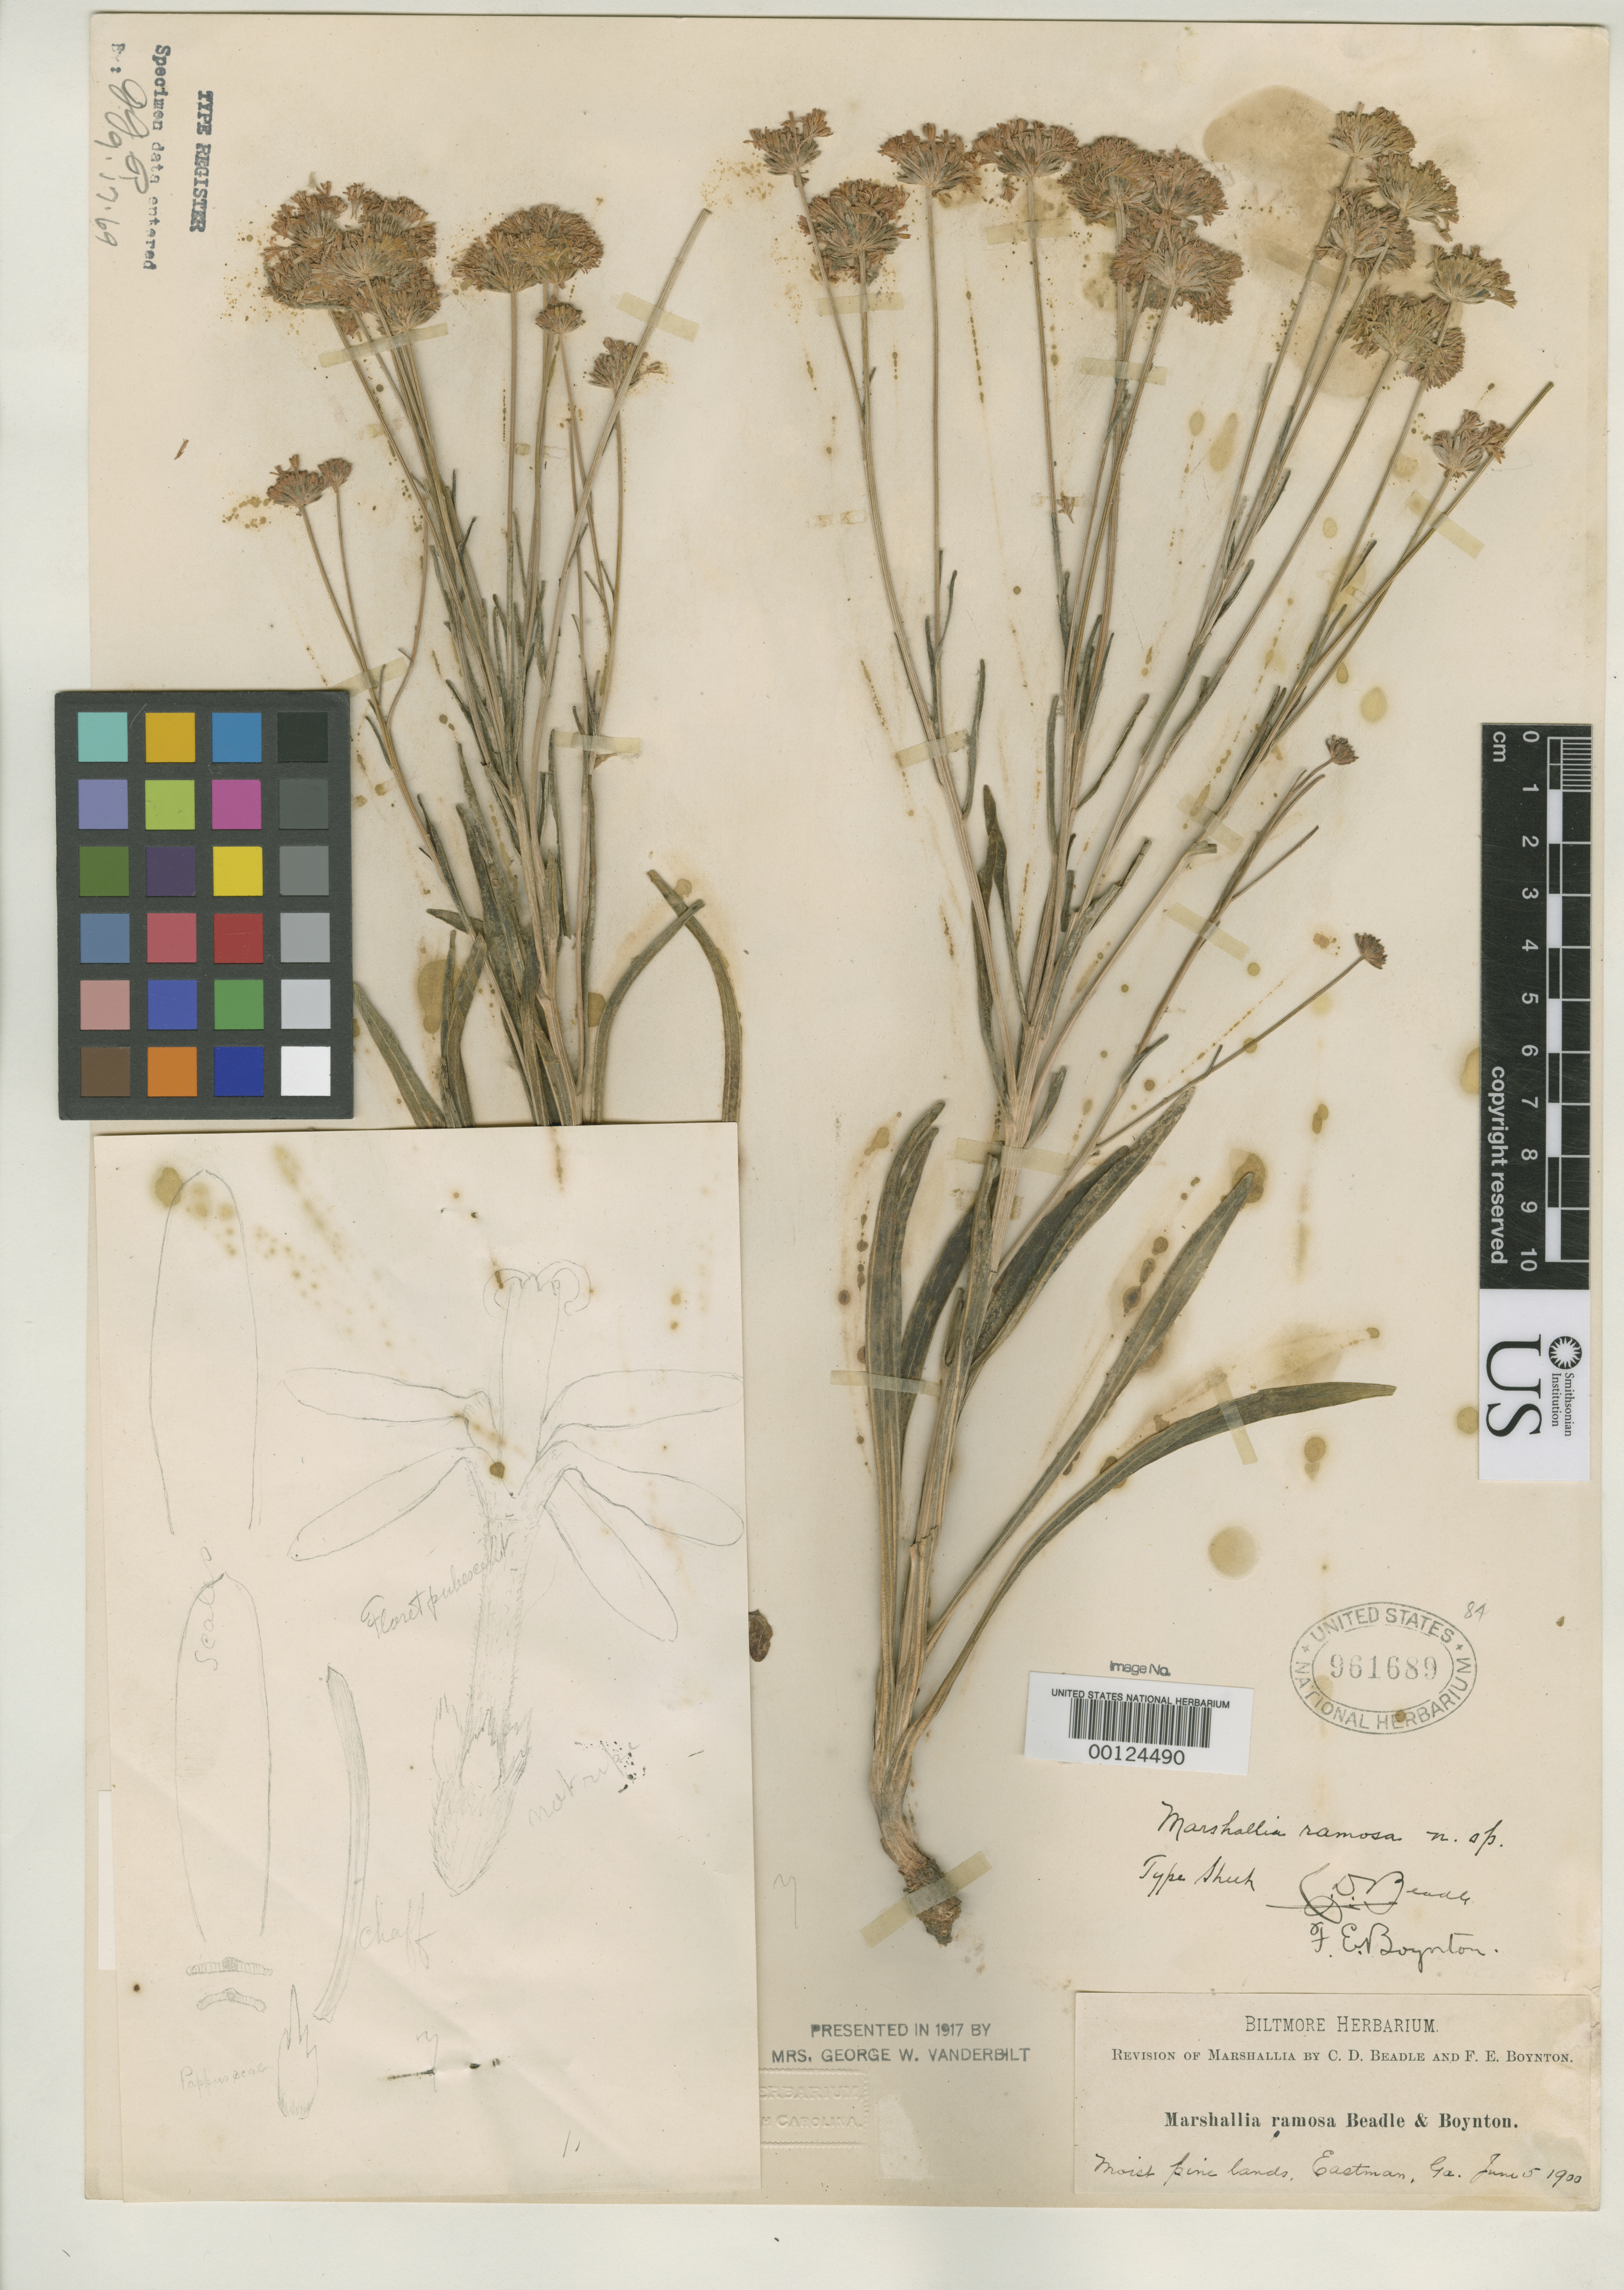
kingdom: Plantae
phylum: Tracheophyta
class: Magnoliopsida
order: Asterales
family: Asteraceae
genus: Marshallia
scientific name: Marshallia ramosa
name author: Beadle & F.E. Boynton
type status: Isotype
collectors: C. L. Boynton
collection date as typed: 05 Jun 1900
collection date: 1900-06-05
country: United States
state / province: Georgia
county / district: Dodge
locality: Eastman.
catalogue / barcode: US 961689